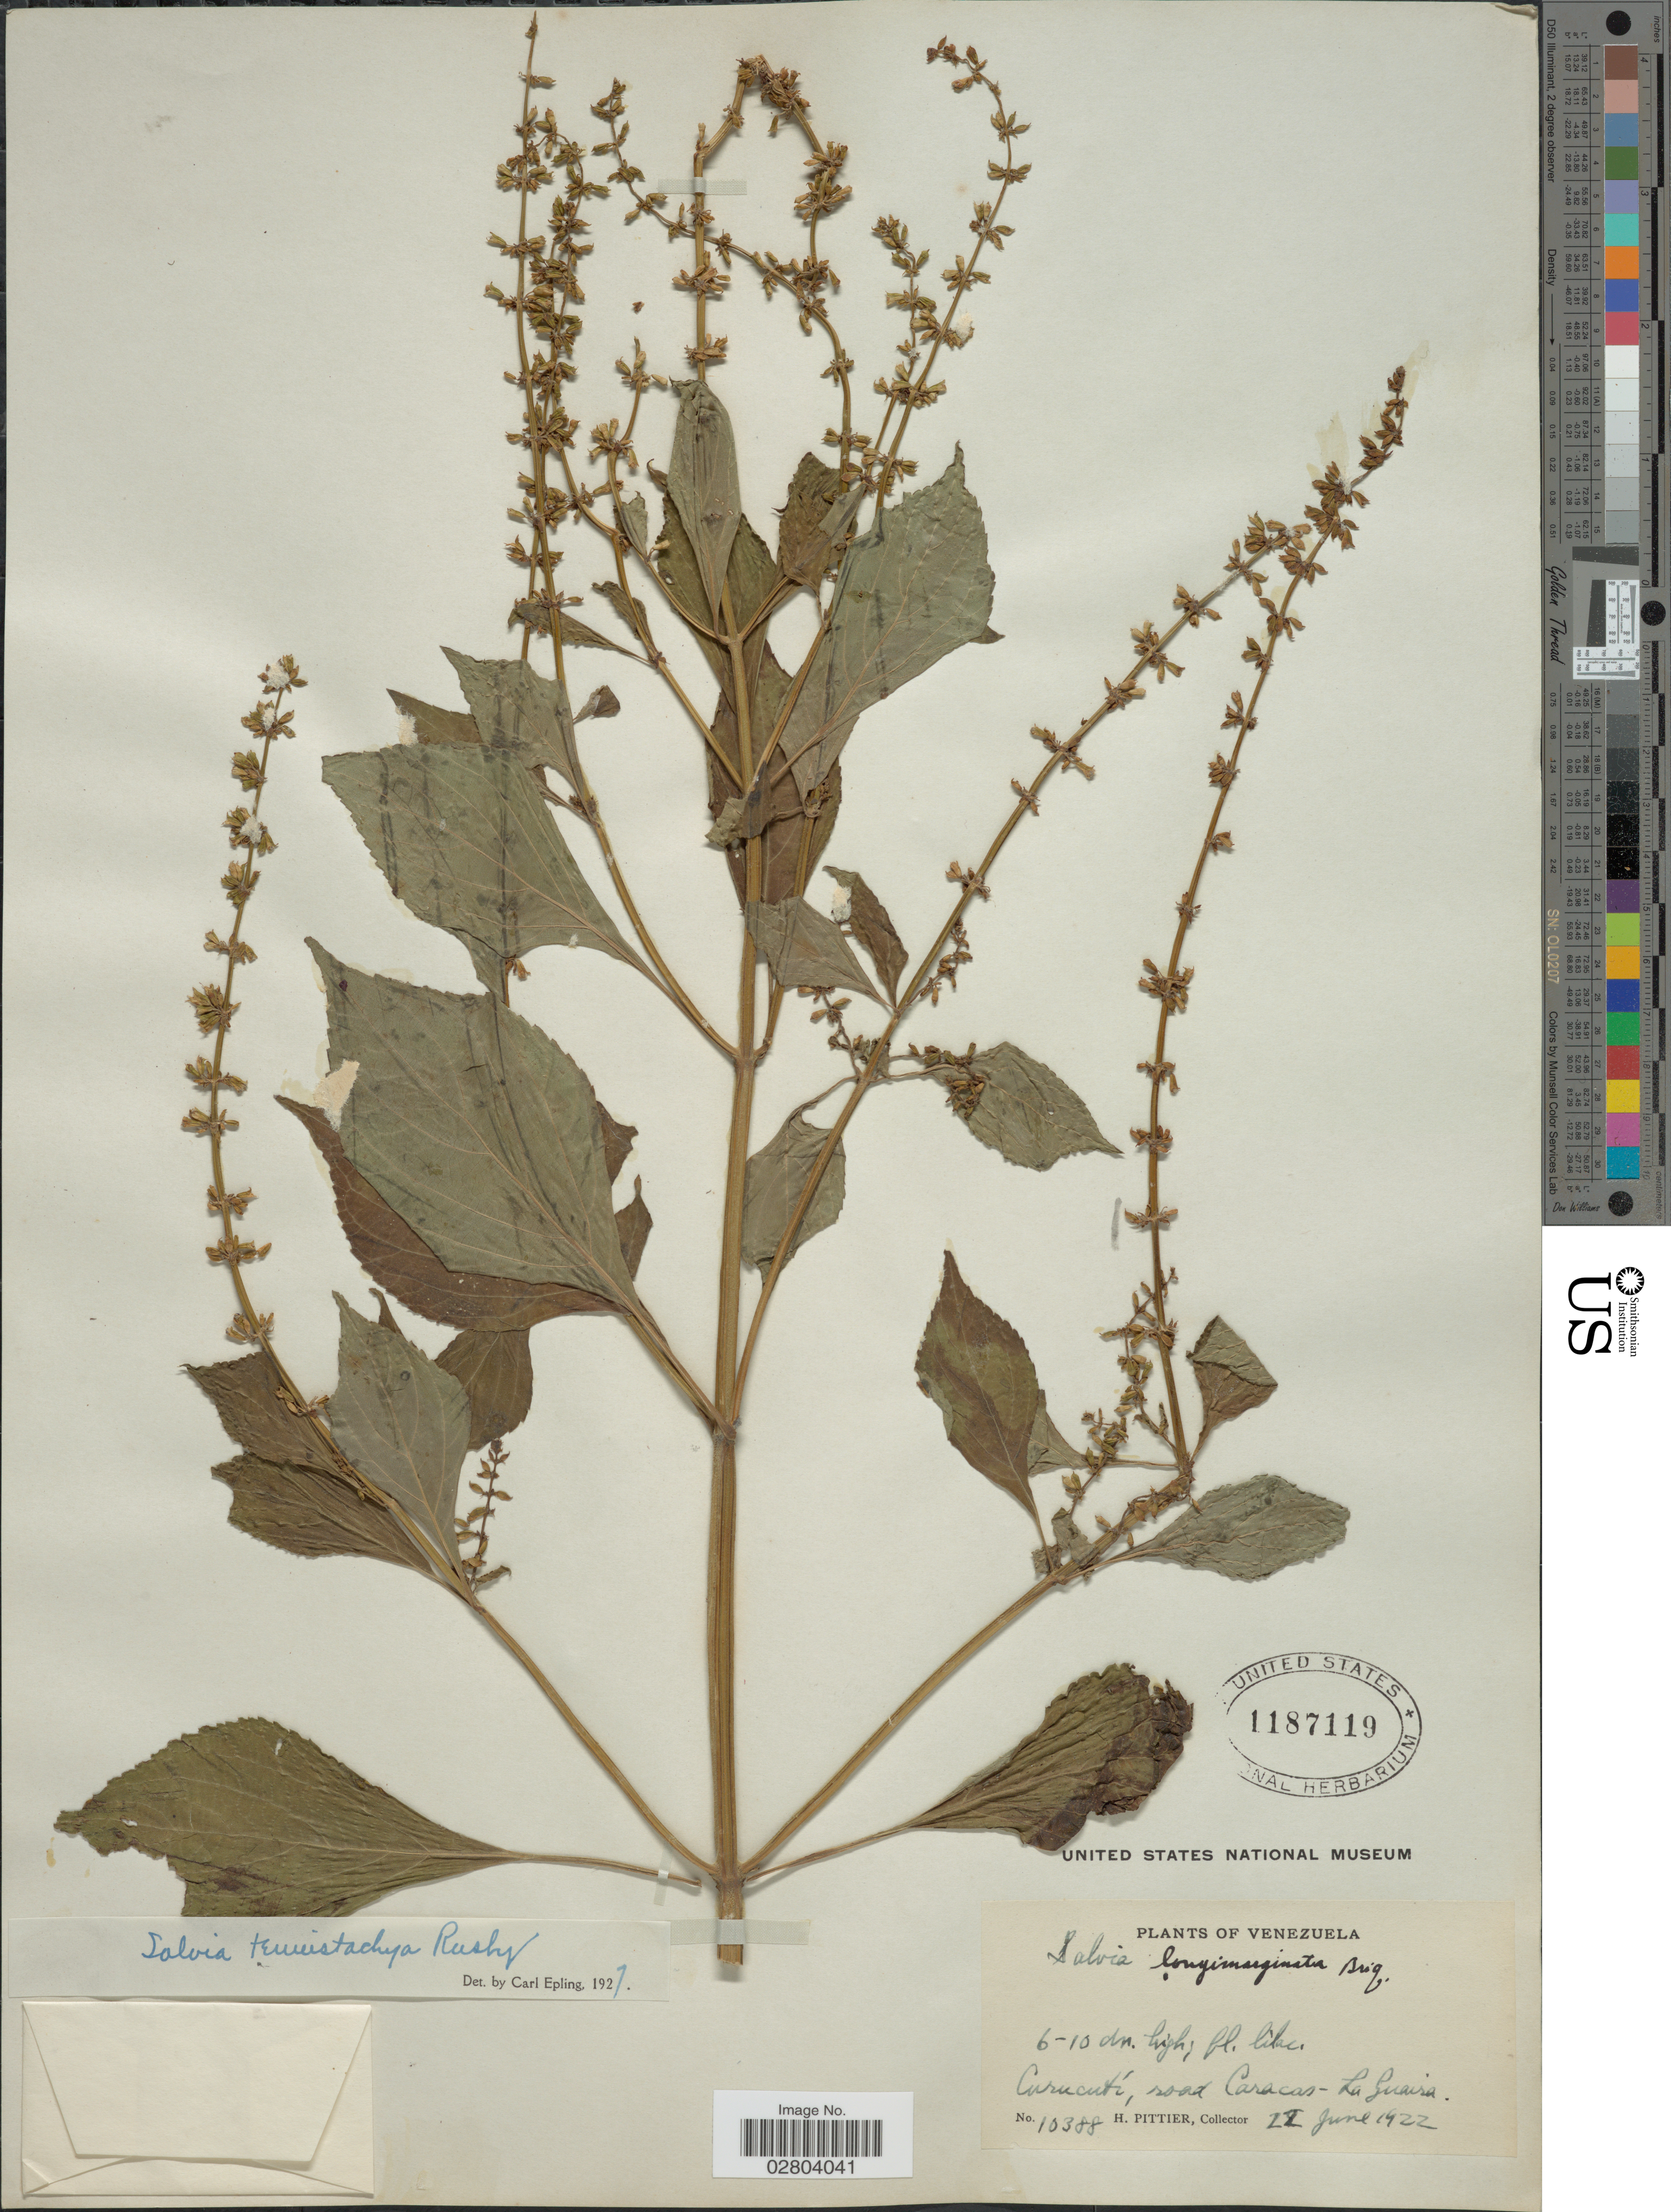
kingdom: Plantae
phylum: Tracheophyta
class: Magnoliopsida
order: Lamiales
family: Lamiaceae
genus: Salvia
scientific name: Salvia angulata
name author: Benth.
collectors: H. F. Pittier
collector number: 10388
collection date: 1922-06-22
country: Venezuela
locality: Curucuti, road Caracas-La Guaira.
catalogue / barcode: US 1187119